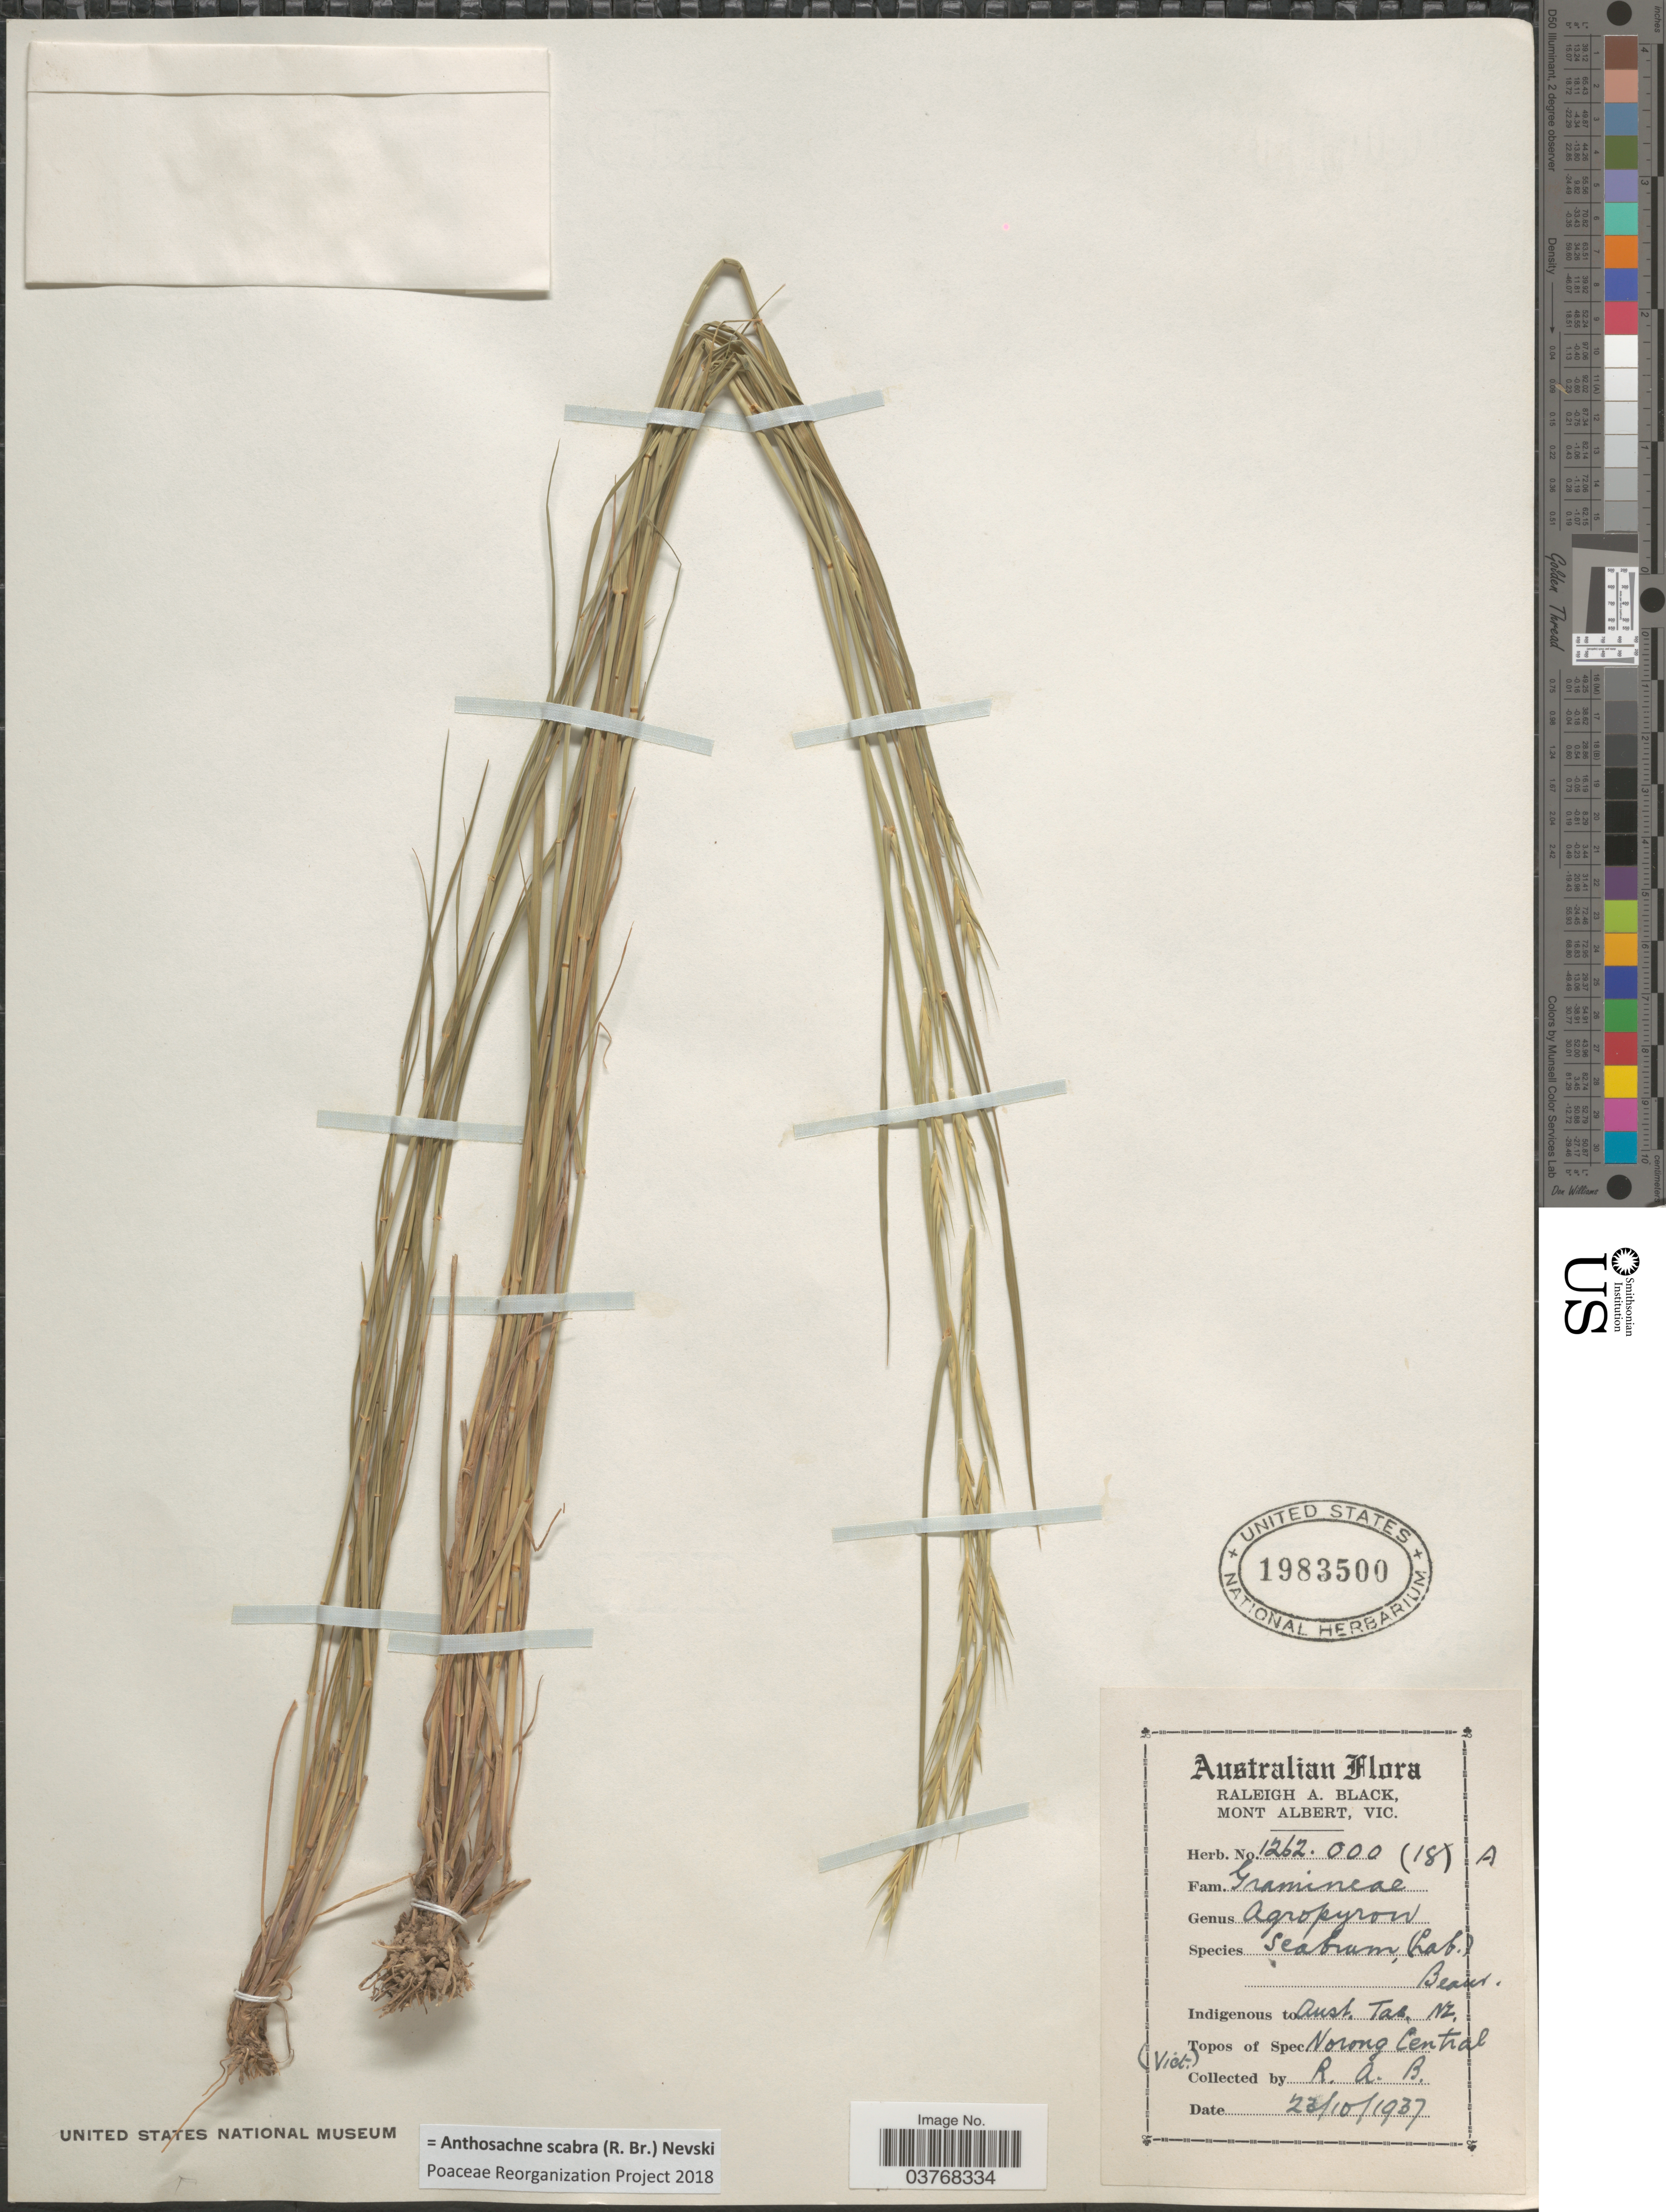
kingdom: Plantae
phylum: Tracheophyta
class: Liliopsida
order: Poales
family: Poaceae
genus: Anthosachne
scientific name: Anthosachne scabra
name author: (R. Br.) Nevski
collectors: R. A. Black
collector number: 1262.000(18)A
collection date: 1937-10-23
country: Australia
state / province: Victoria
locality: Norong Central (Vict.).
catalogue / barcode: US 1983500